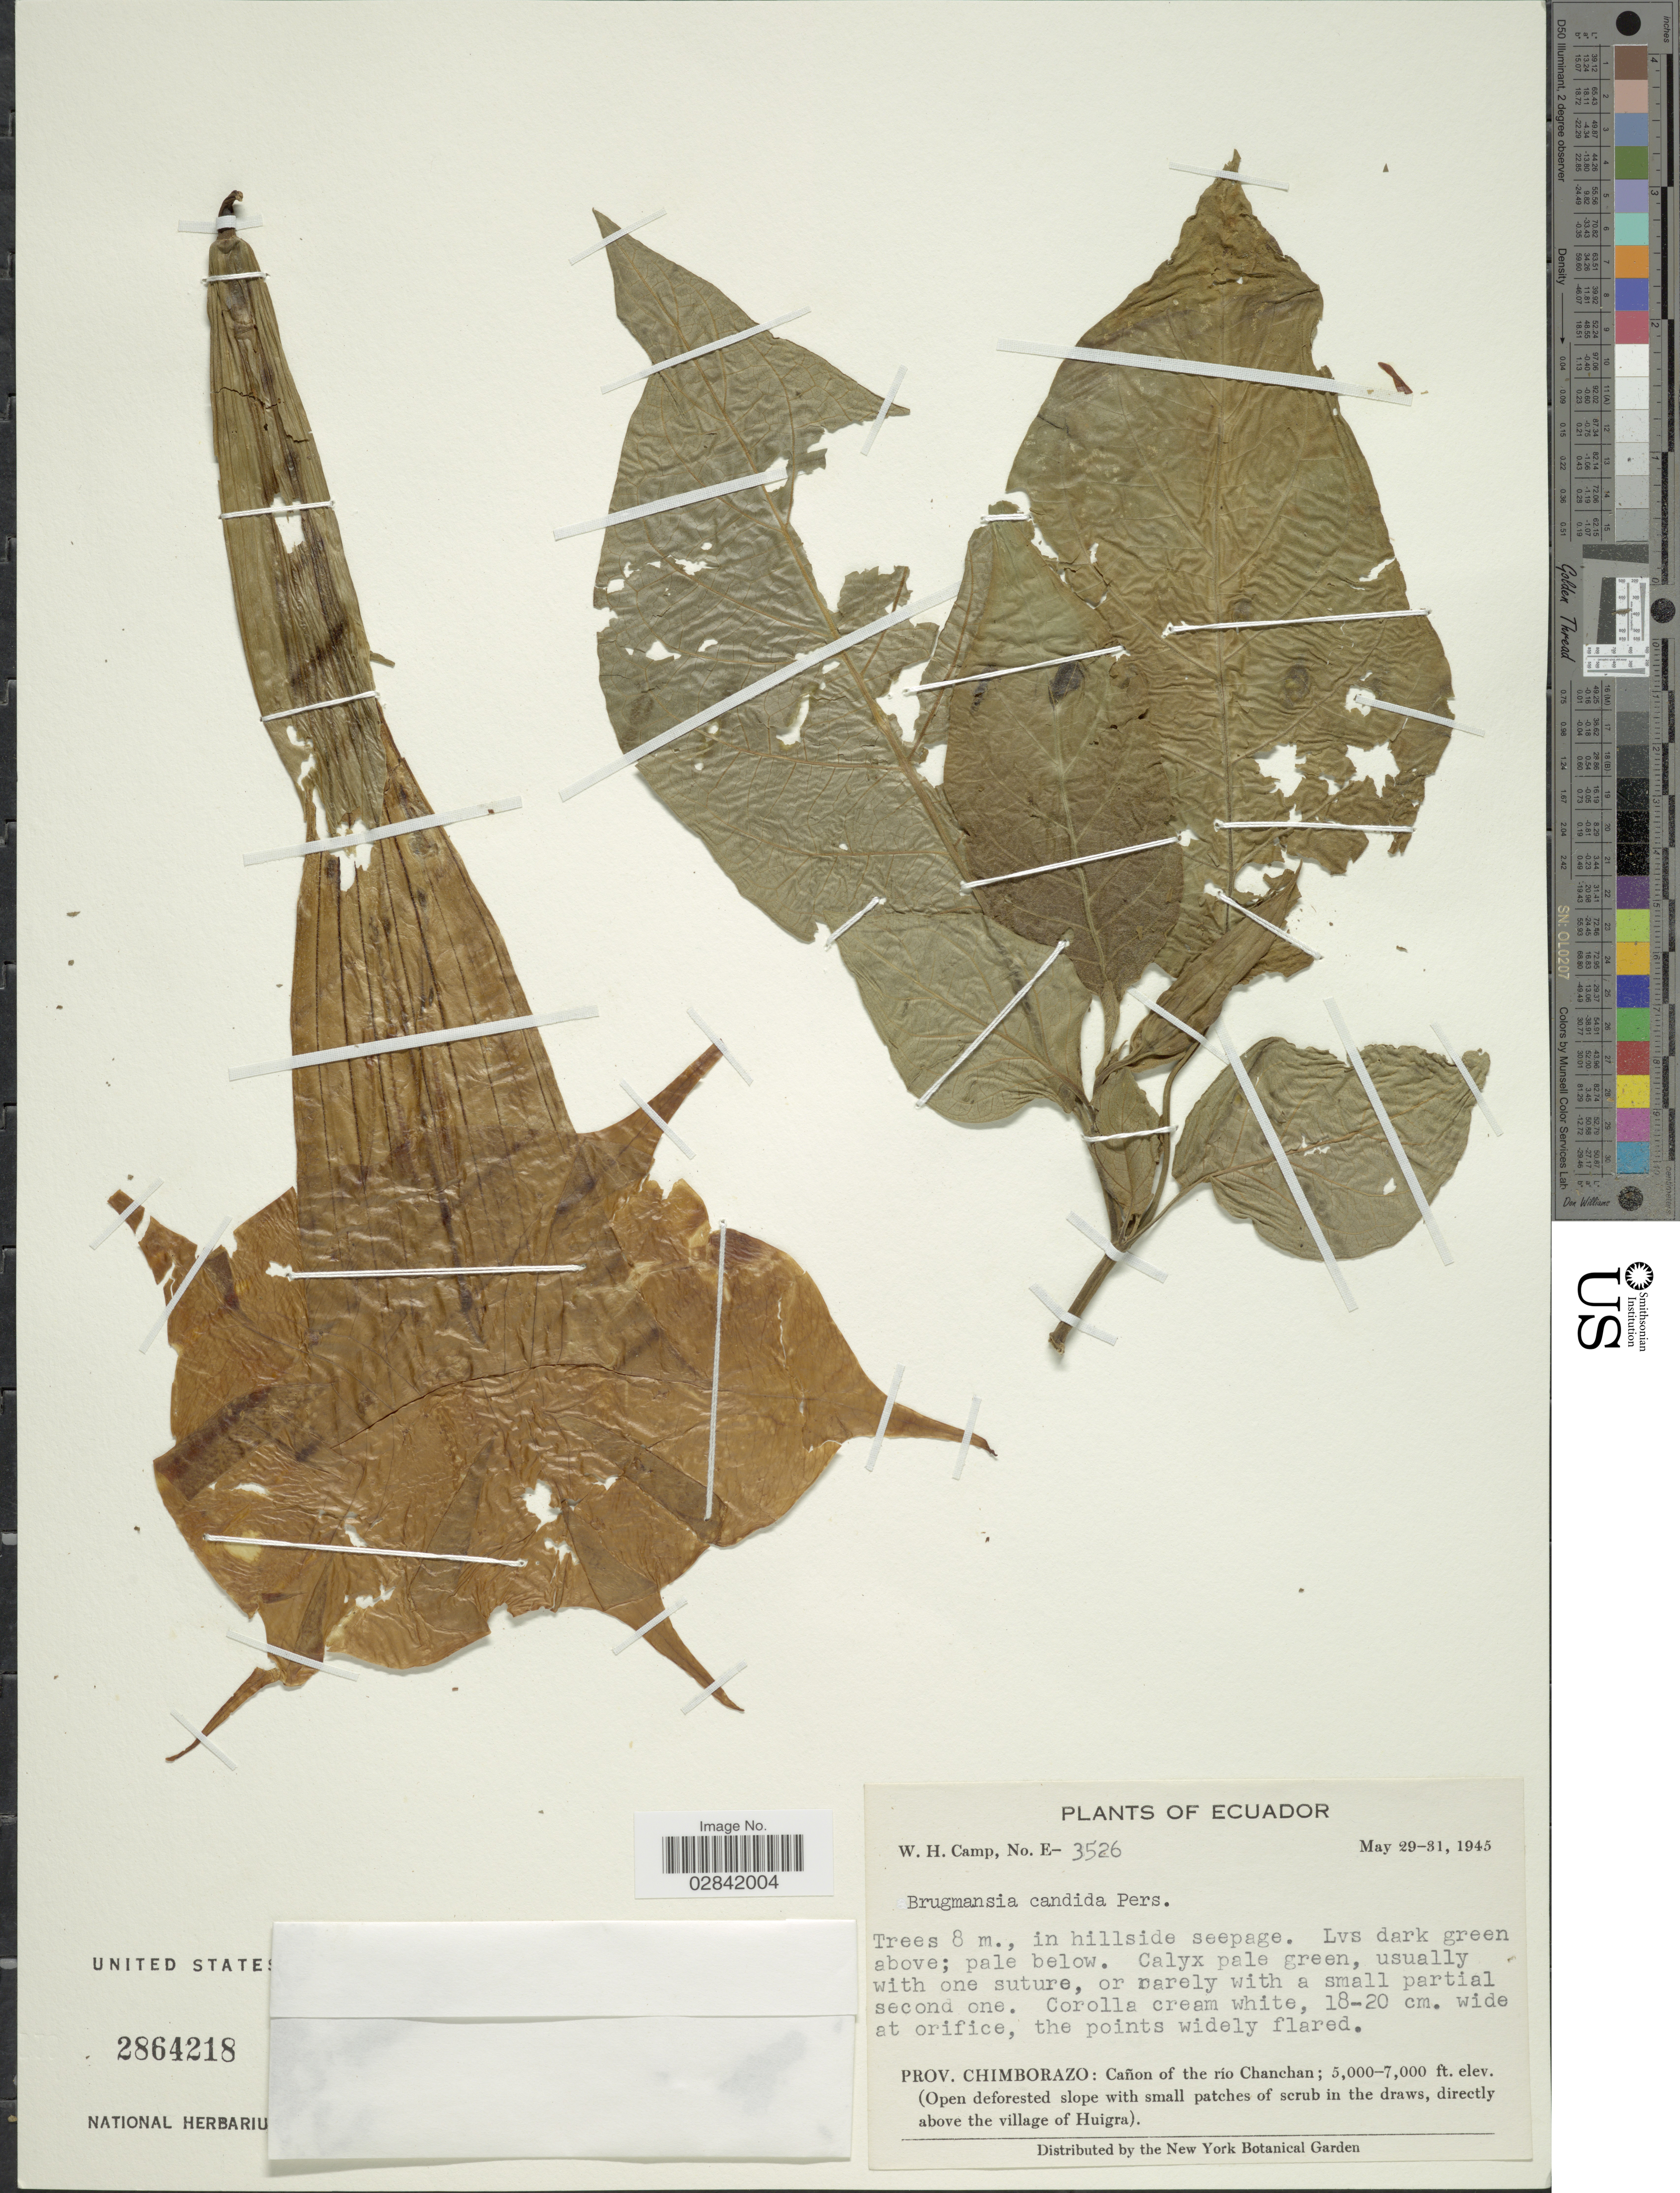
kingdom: Plantae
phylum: Tracheophyta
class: Magnoliopsida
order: Solanales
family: Solanaceae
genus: Brugmansia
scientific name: Brugmansia x candida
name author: Pers.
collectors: W. H. Camp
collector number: E-3526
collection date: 1945-05-29/1945-05-31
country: Ecuador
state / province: Chimborazo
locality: Prov. Chimborazo: Cañon of the río Chanchan. (Open deforested slope with small patches of scrub in the draws, directly above the village of Huigra).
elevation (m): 1524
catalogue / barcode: US 2864218